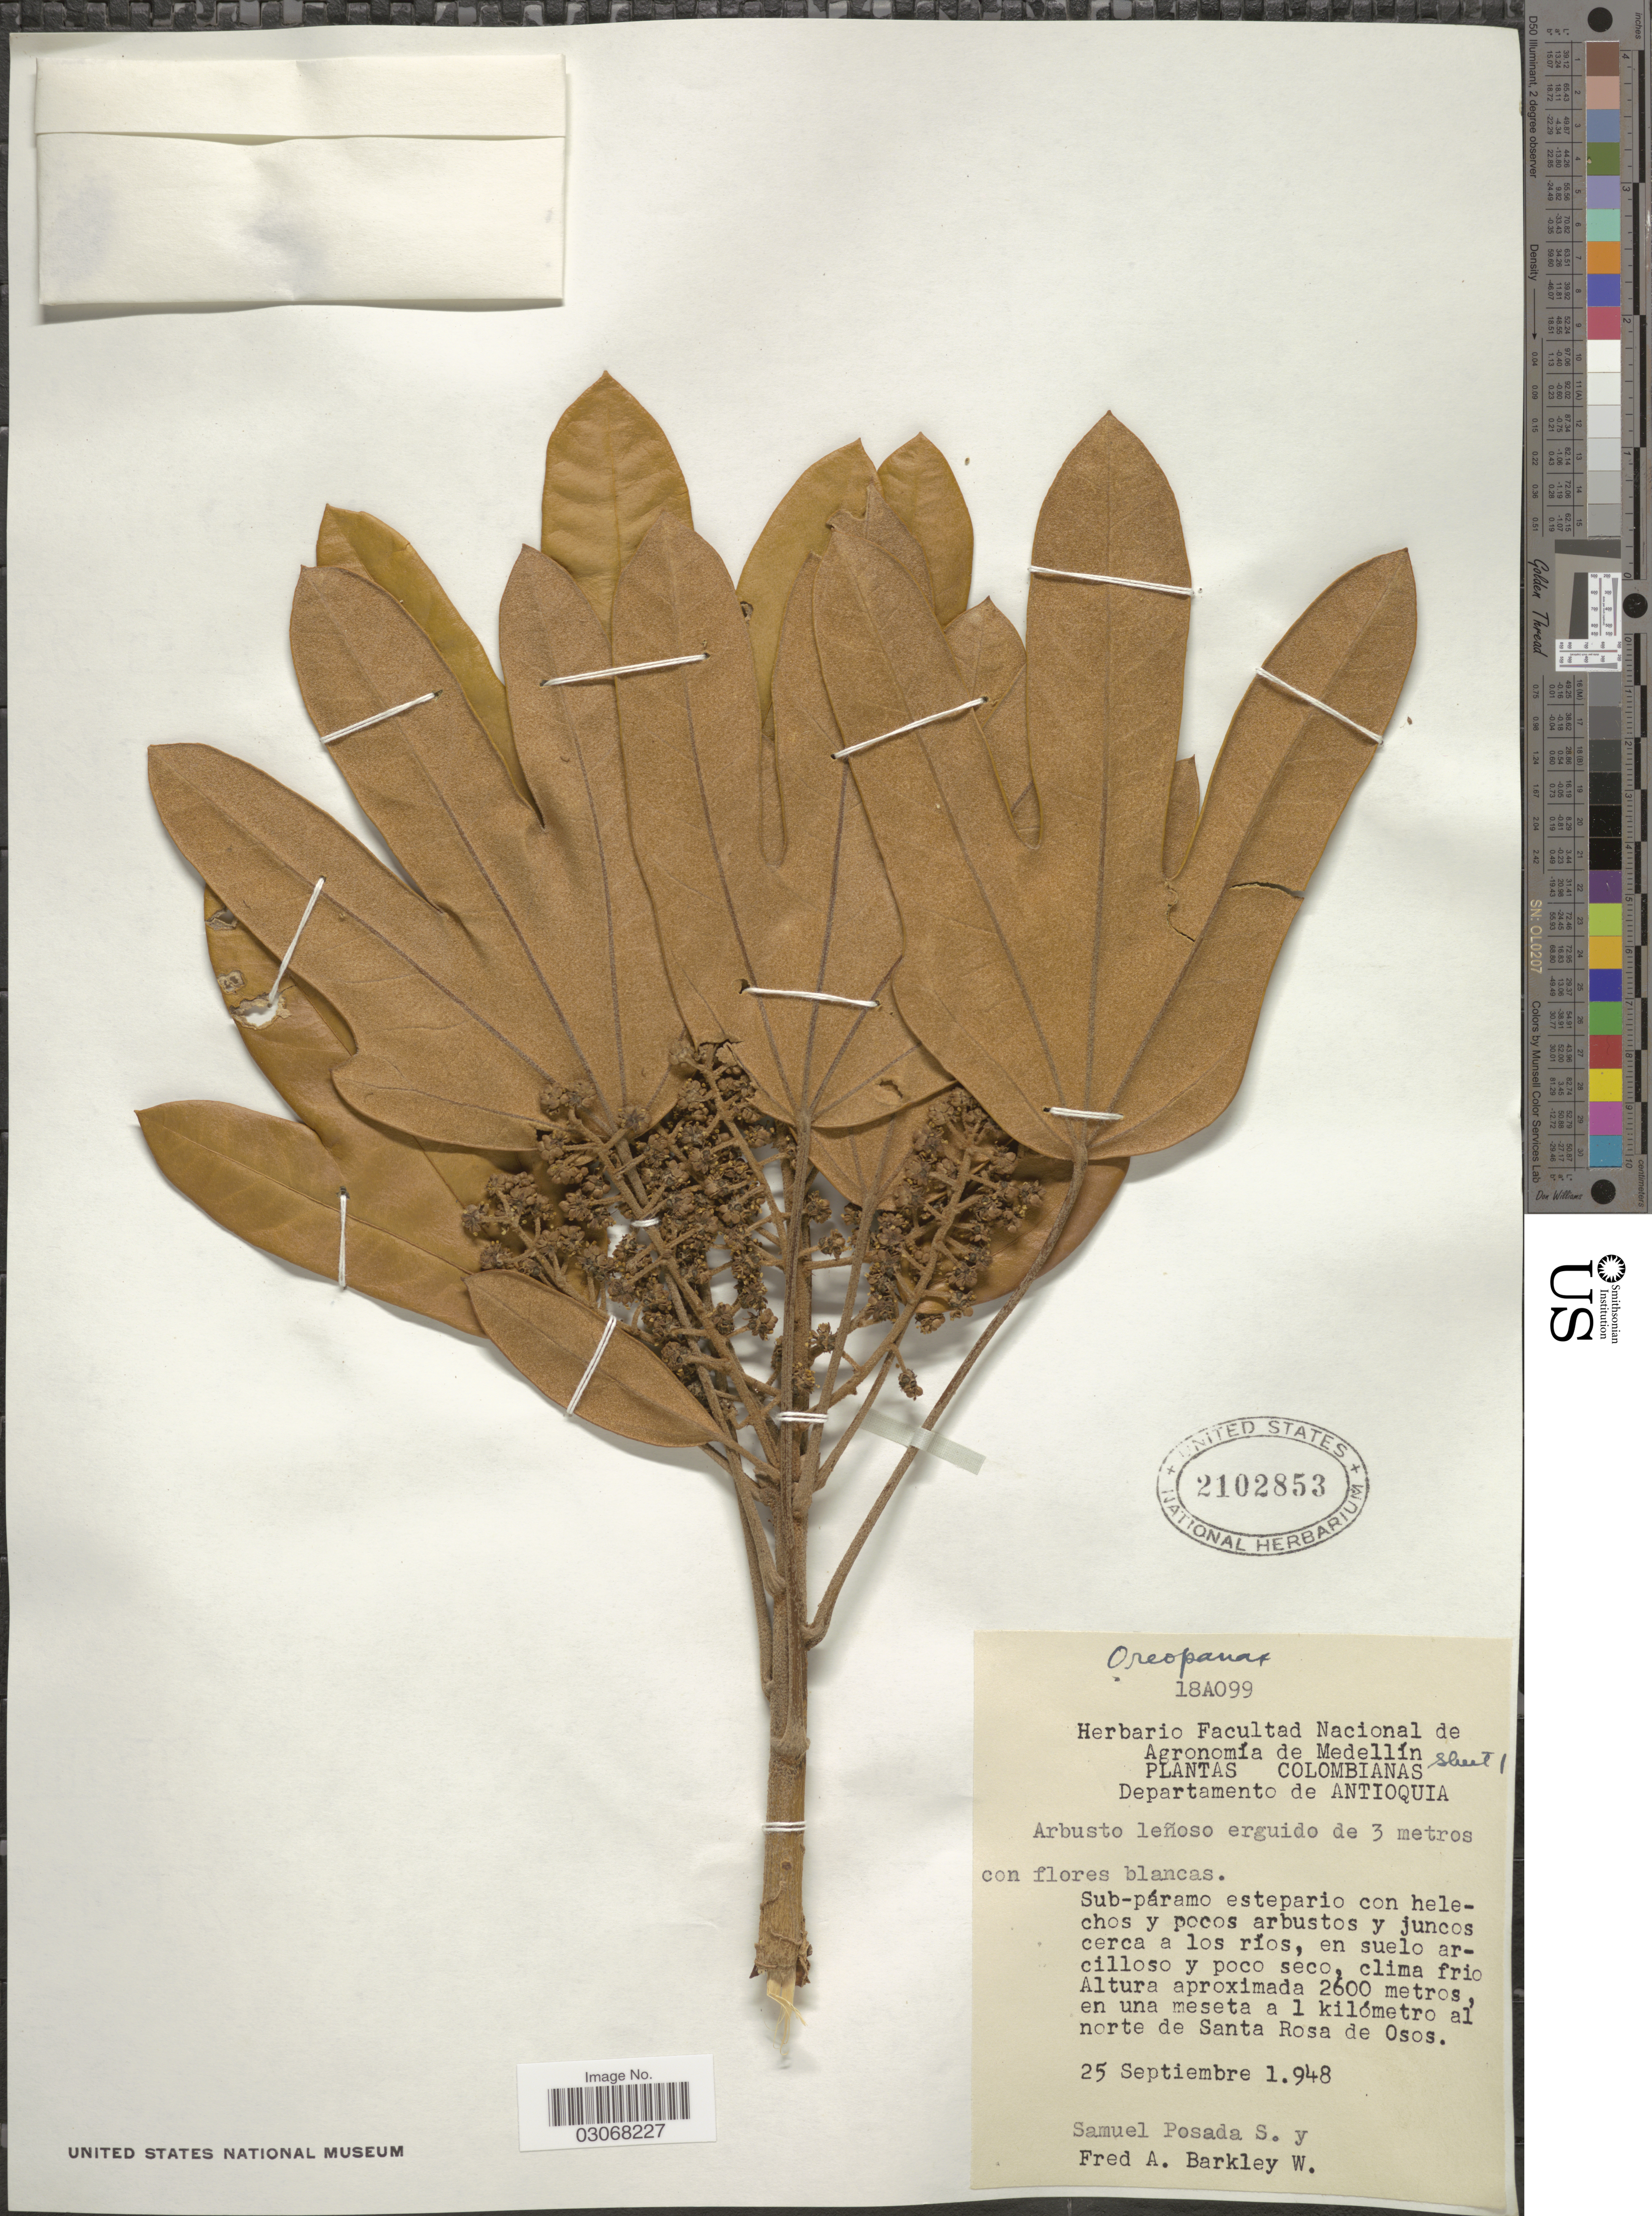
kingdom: Plantae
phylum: Tracheophyta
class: Magnoliopsida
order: Apiales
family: Araliaceae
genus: Oreopanax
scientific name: Oreopanax sp.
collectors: S. Posada & F. Barkley W.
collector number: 18A099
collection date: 1948-09-25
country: Colombia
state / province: Antioquia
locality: Departamento de Antioquia. En una meseta a 1 kilómetro al norte de Santa Rosa de Osos.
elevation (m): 2600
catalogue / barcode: US 2102853